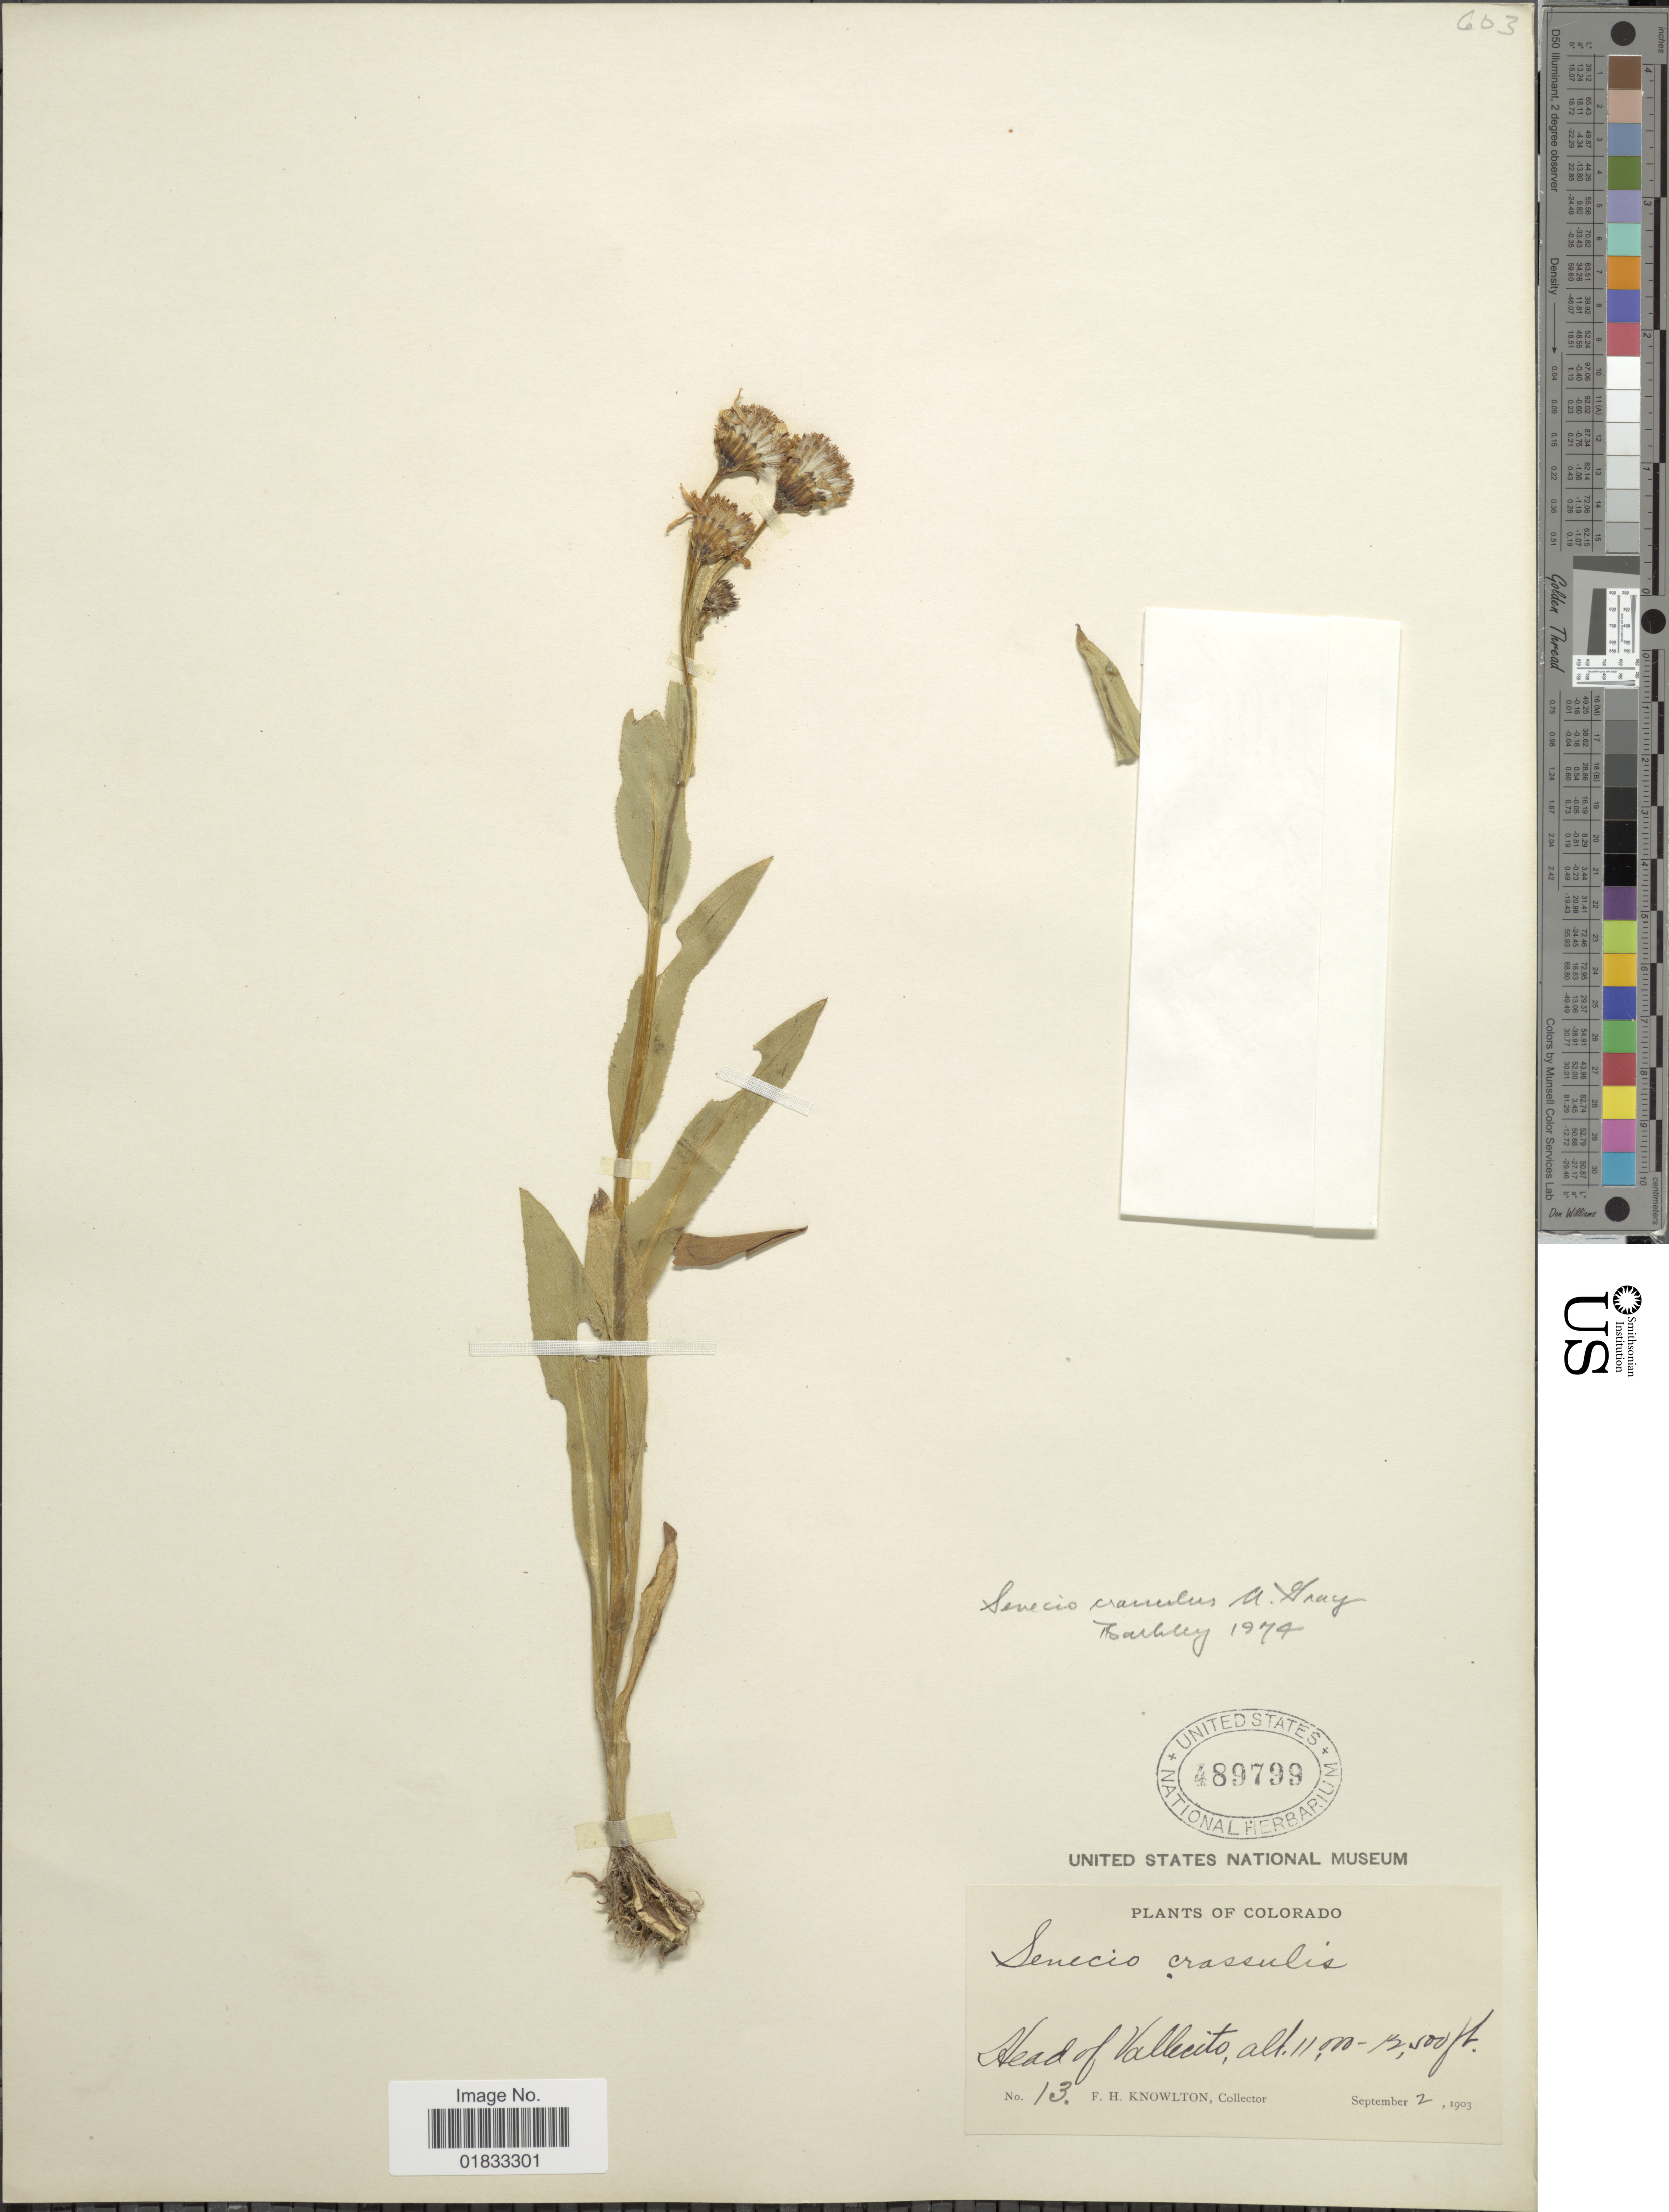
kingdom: Plantae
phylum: Tracheophyta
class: Magnoliopsida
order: Asterales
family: Asteraceae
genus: Senecio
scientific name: Senecio crassulus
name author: A. Gray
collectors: F. H. Knowlton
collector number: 13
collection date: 1903-09-02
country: United States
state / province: Colorado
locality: Head of Vallecito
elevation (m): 3353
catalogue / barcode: US 489799